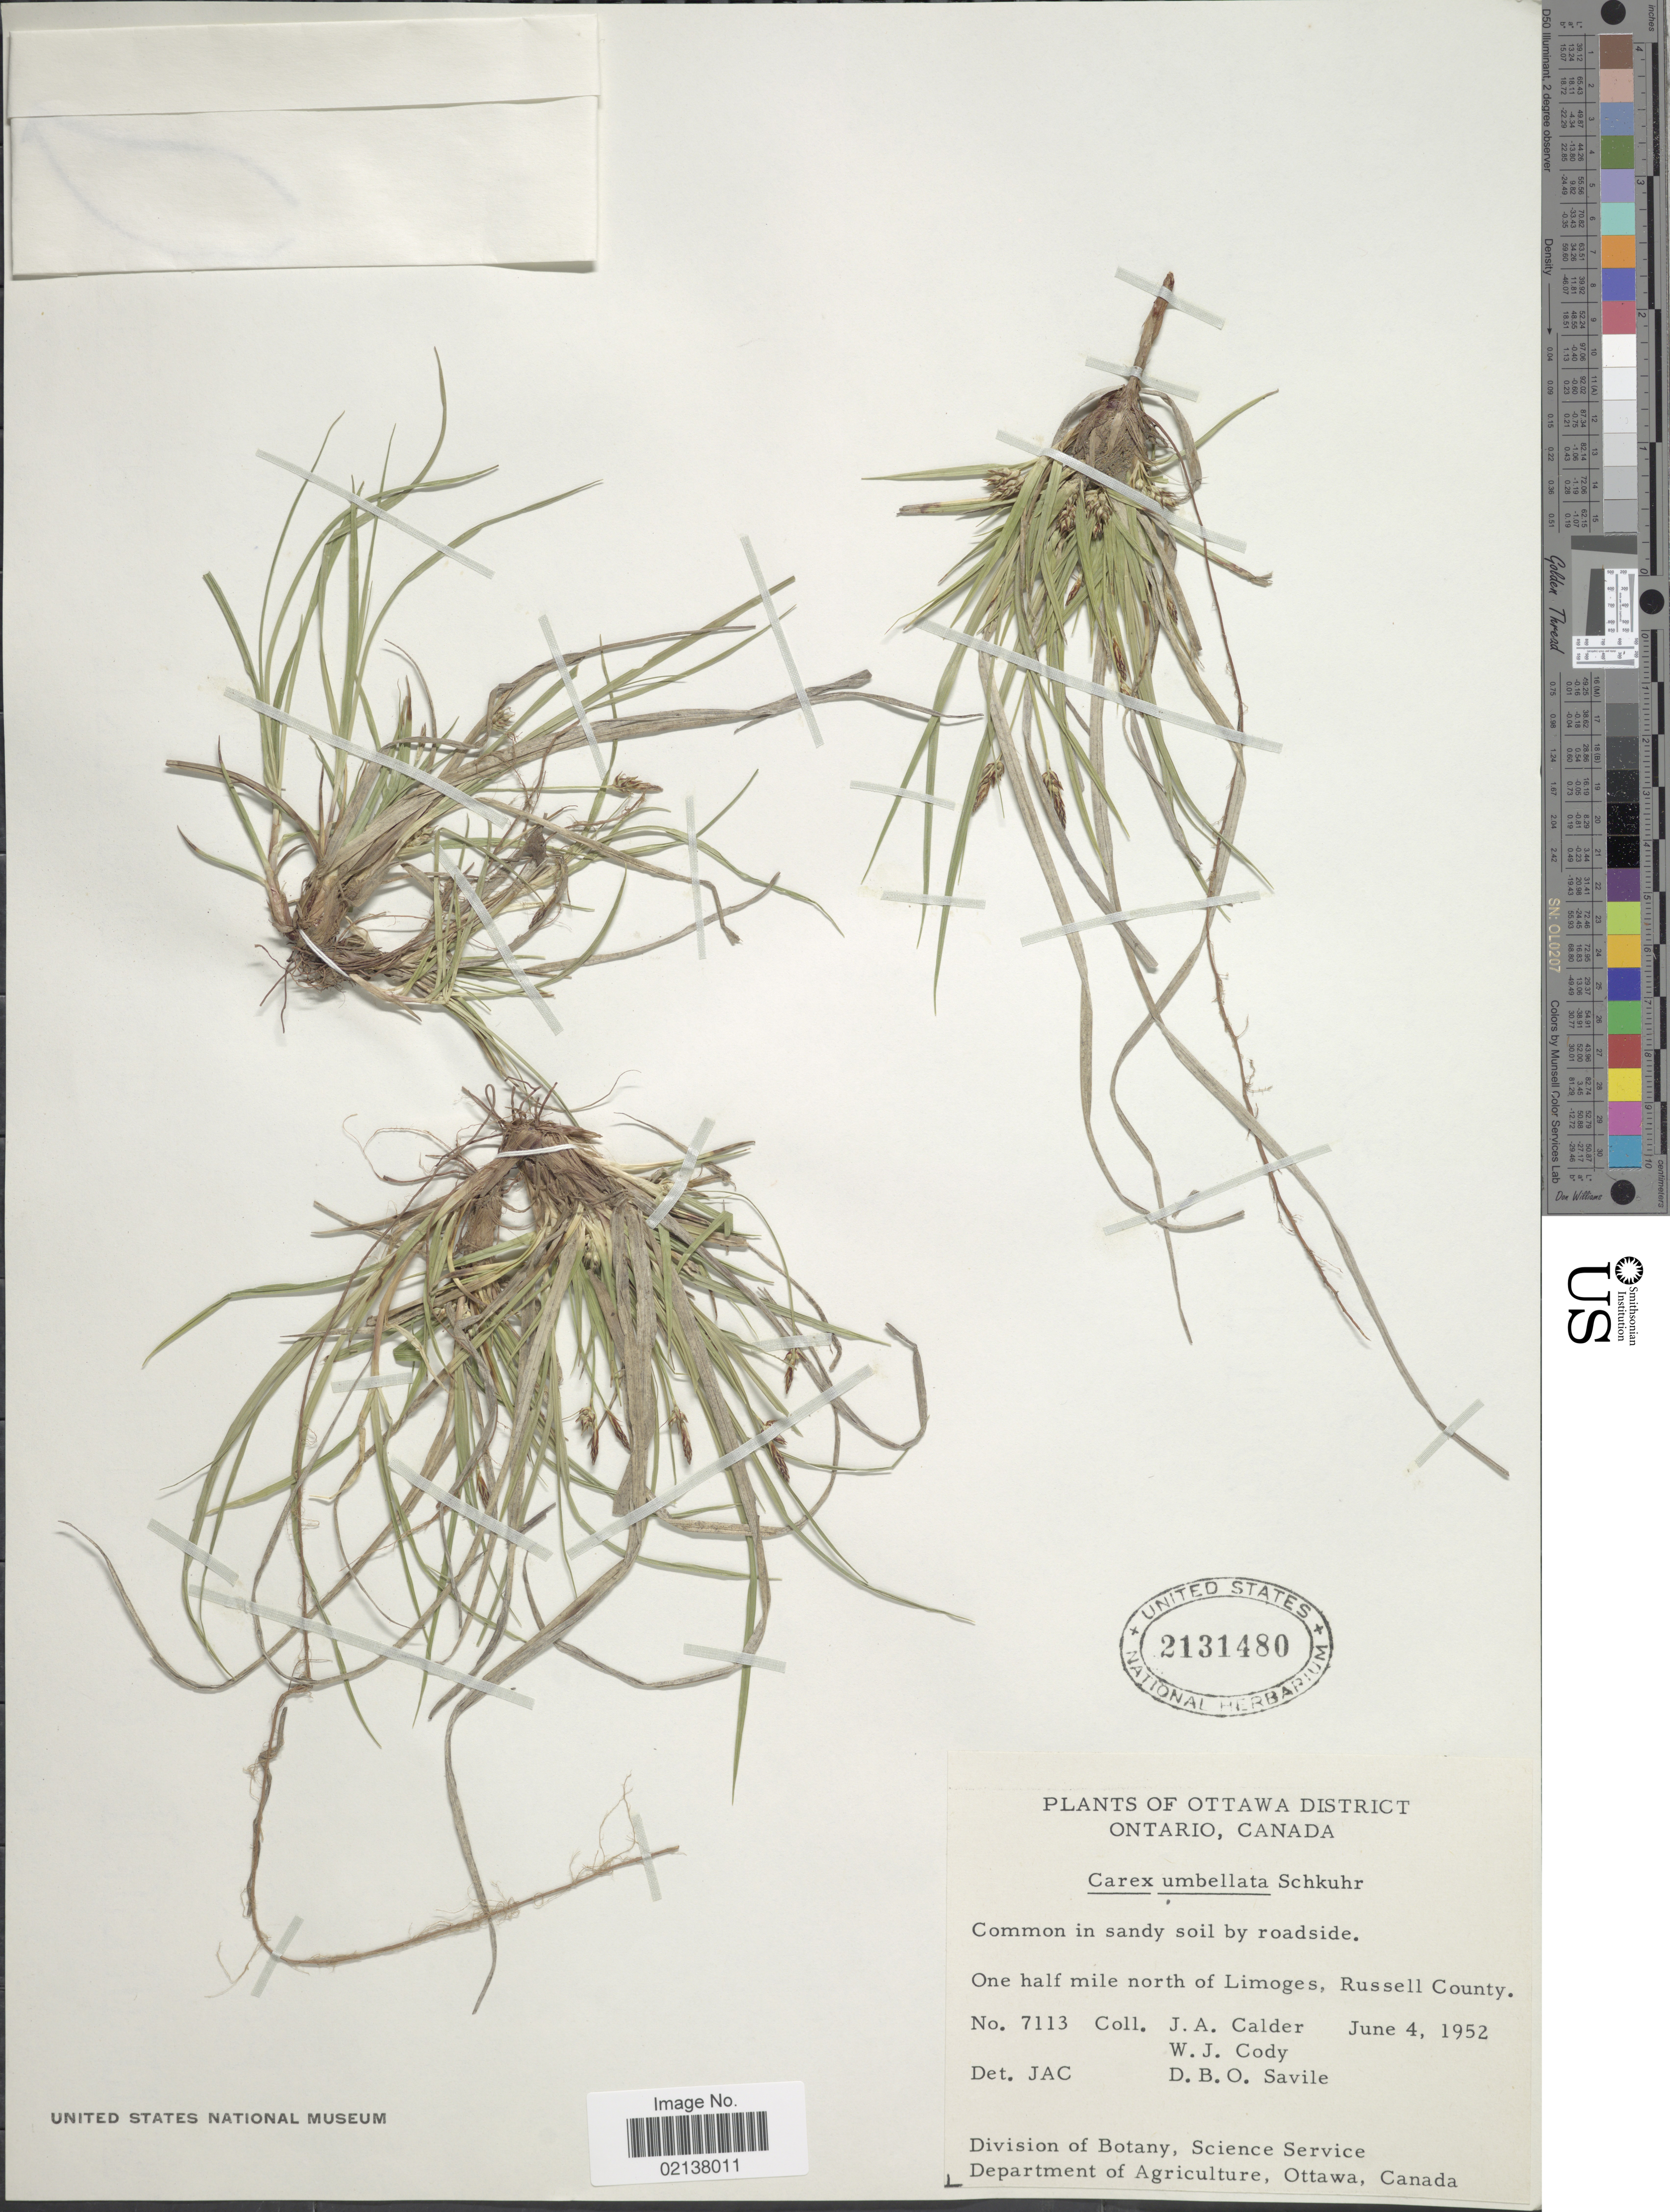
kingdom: Plantae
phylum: Tracheophyta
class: Liliopsida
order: Poales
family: Cyperaceae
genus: Carex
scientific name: Carex umbellata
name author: Schkuhr ex Willd.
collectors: J. A. Calder, W. Cody & D. Savile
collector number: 7113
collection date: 1952-06-04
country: Canada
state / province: Ontario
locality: Ottawa District, Ontario, Canada. One half mile north of Limogoes, Russell County.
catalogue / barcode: US 2131480